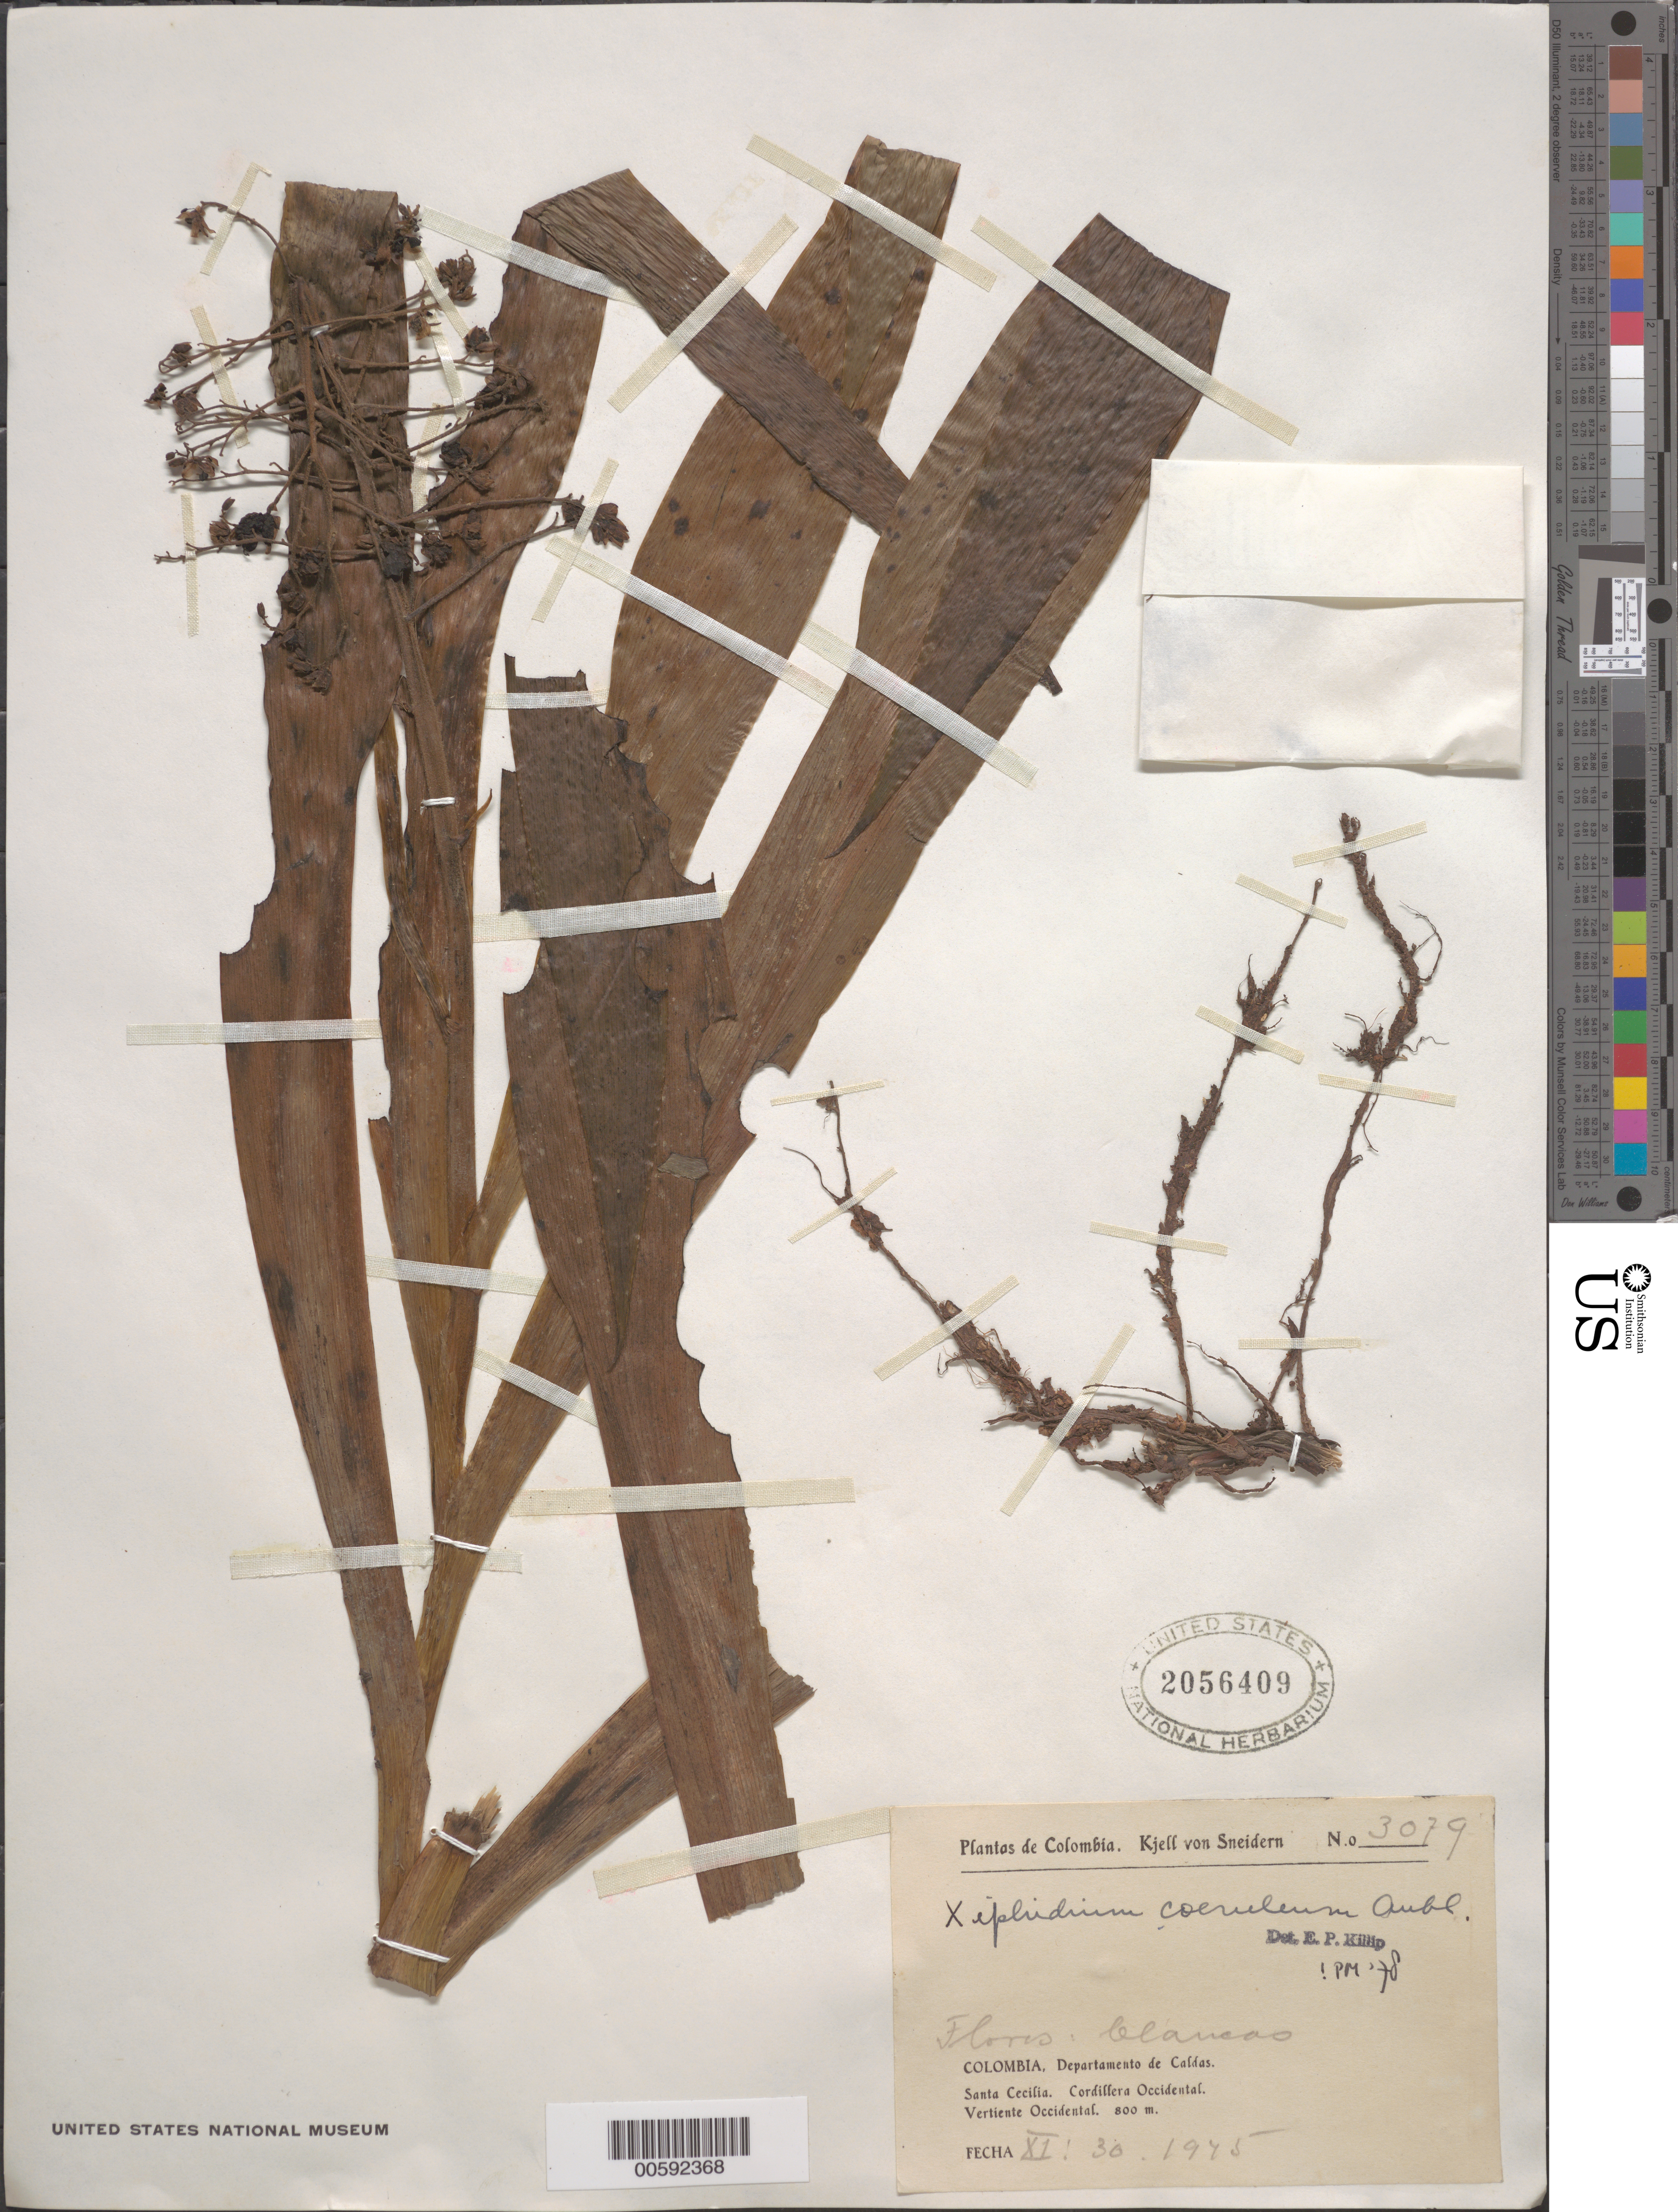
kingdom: Plantae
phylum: Tracheophyta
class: Liliopsida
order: Commelinales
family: Haemodoraceae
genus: Xiphidium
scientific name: Xiphidium caeruleum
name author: Aubl.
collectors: K. von Sneidern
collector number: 3079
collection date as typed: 30 Nov 1945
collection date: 1945-11-30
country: Colombia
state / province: Caldas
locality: Santa Cecilia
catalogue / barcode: US 2056409